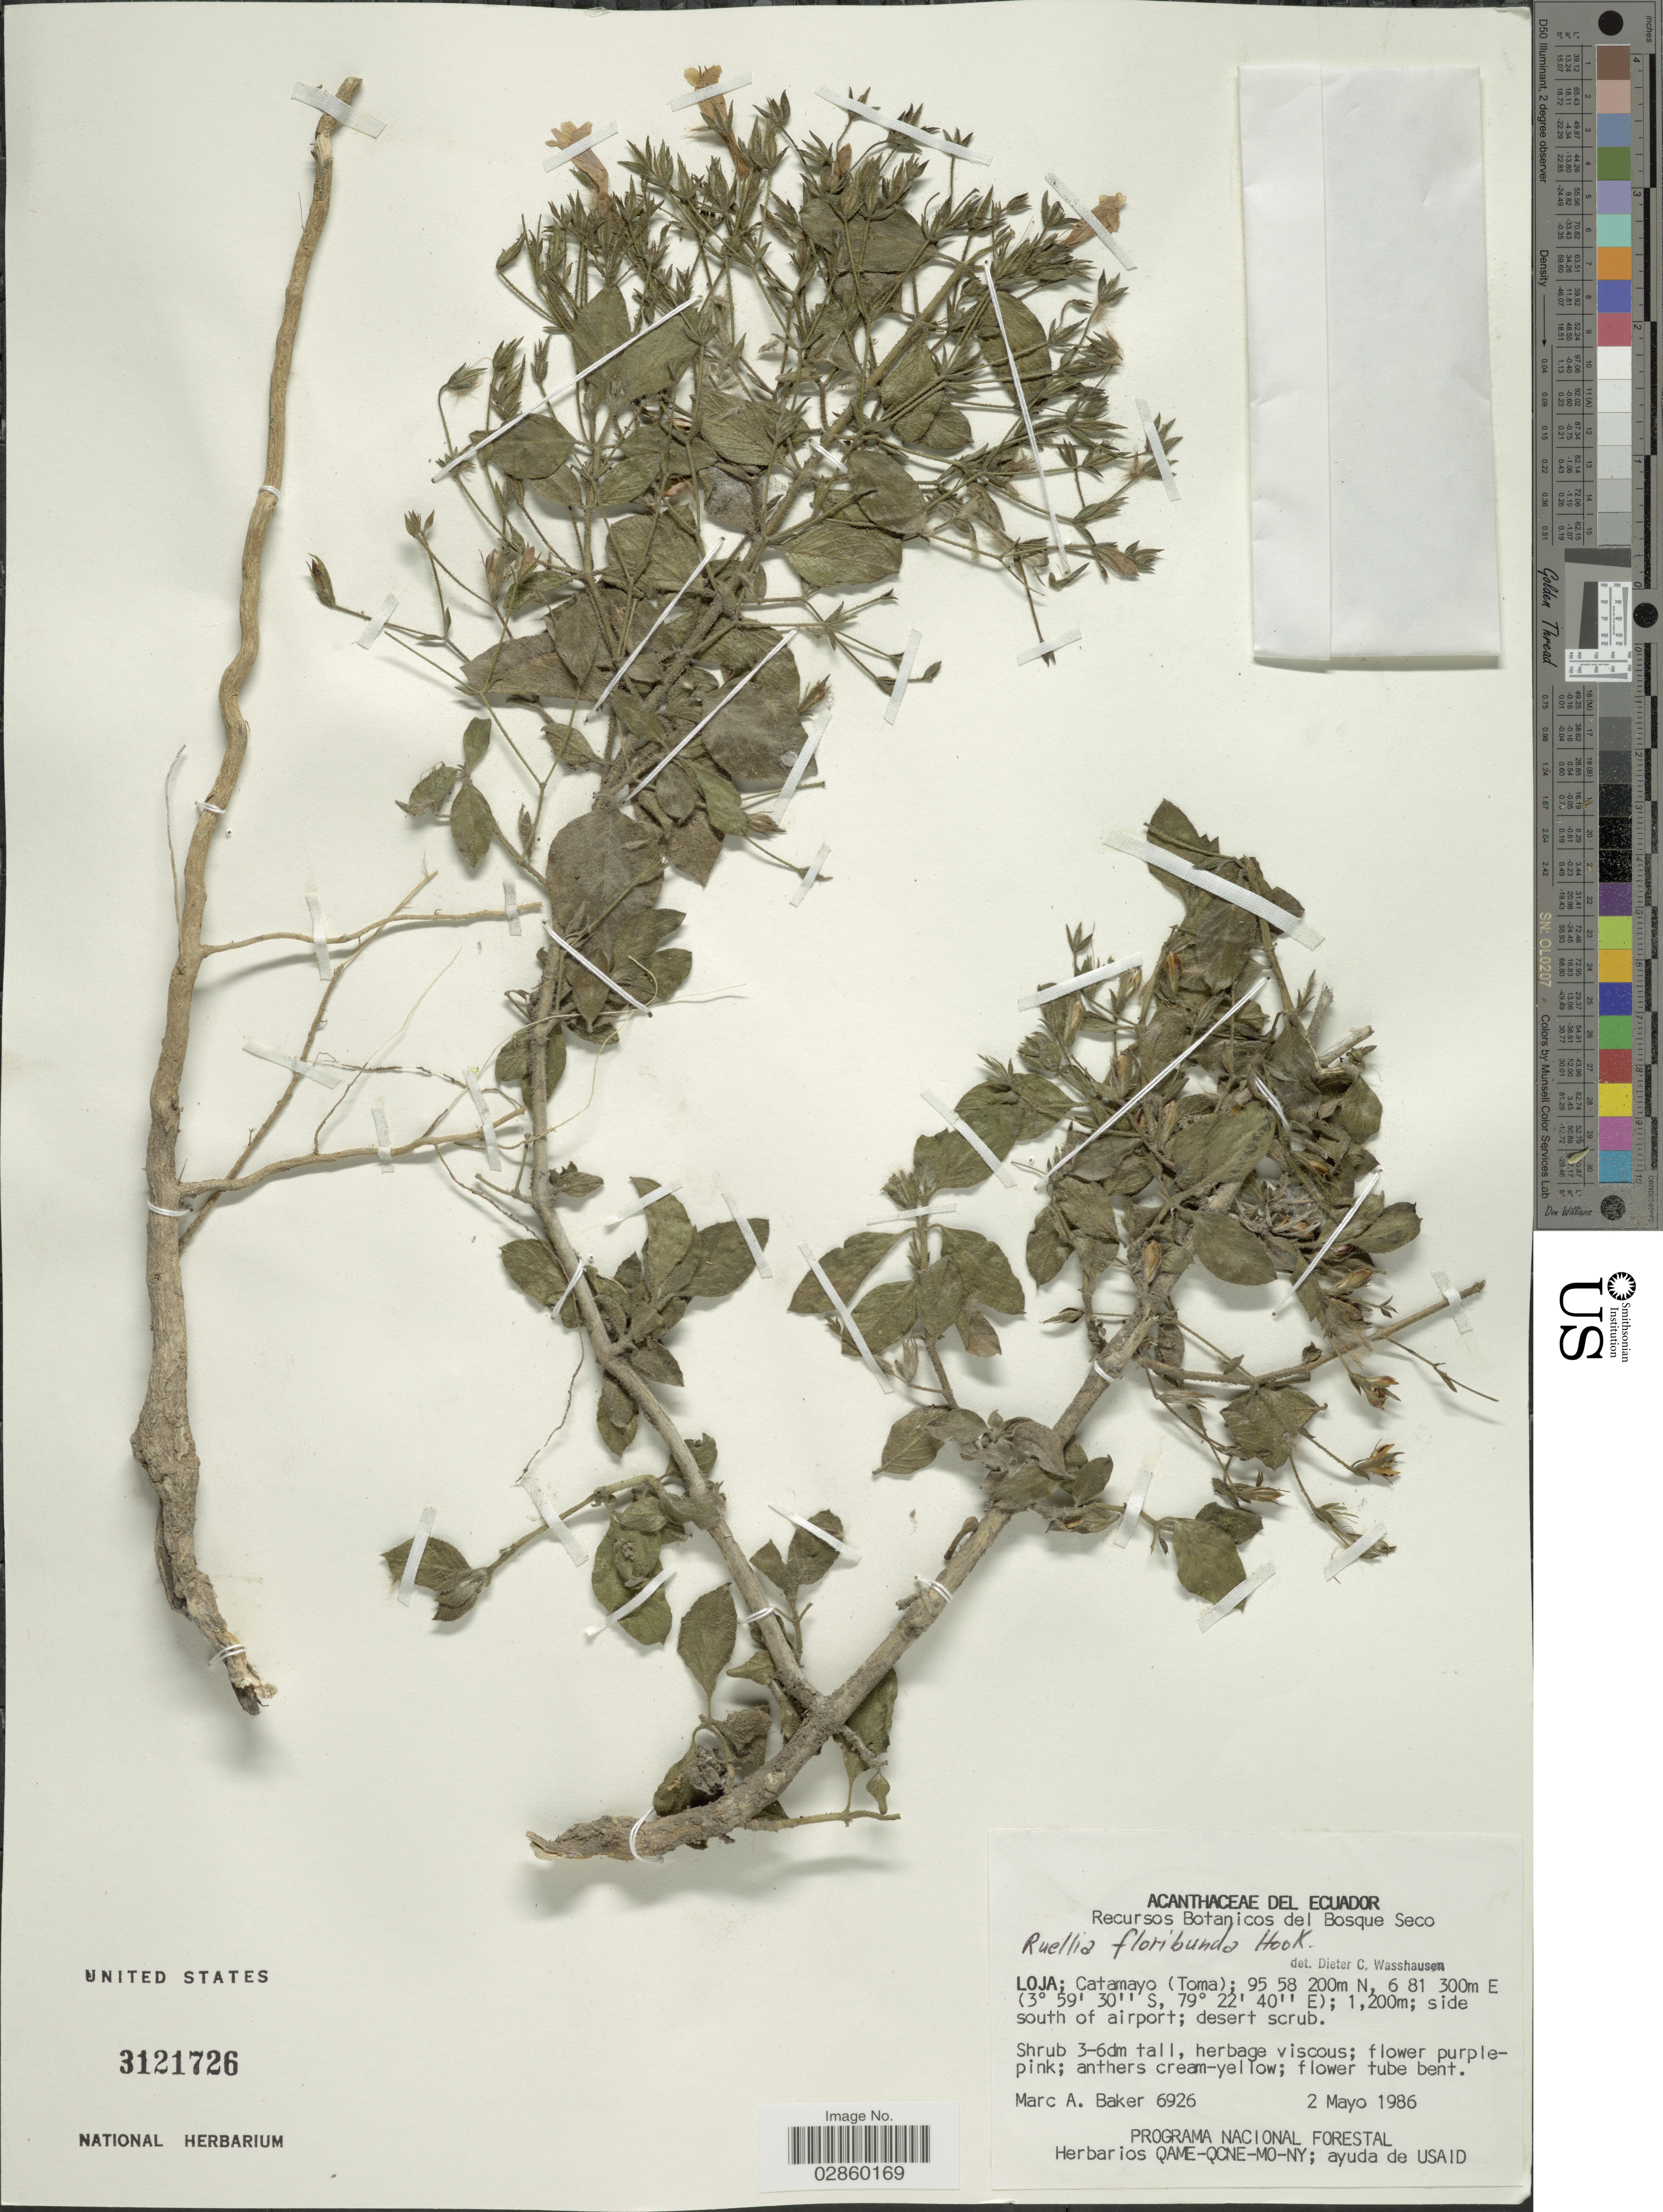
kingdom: Plantae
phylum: Tracheophyta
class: Magnoliopsida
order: Lamiales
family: Acanthaceae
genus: Ruellia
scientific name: Ruellia floribunda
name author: Hook.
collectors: M. A. Baker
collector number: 6926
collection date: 1986-05-02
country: Ecuador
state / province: Loja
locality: Catamayo (Toma), 95 58 200m N, 6 81 300m E., side south of airport.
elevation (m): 1200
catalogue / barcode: US 3121726